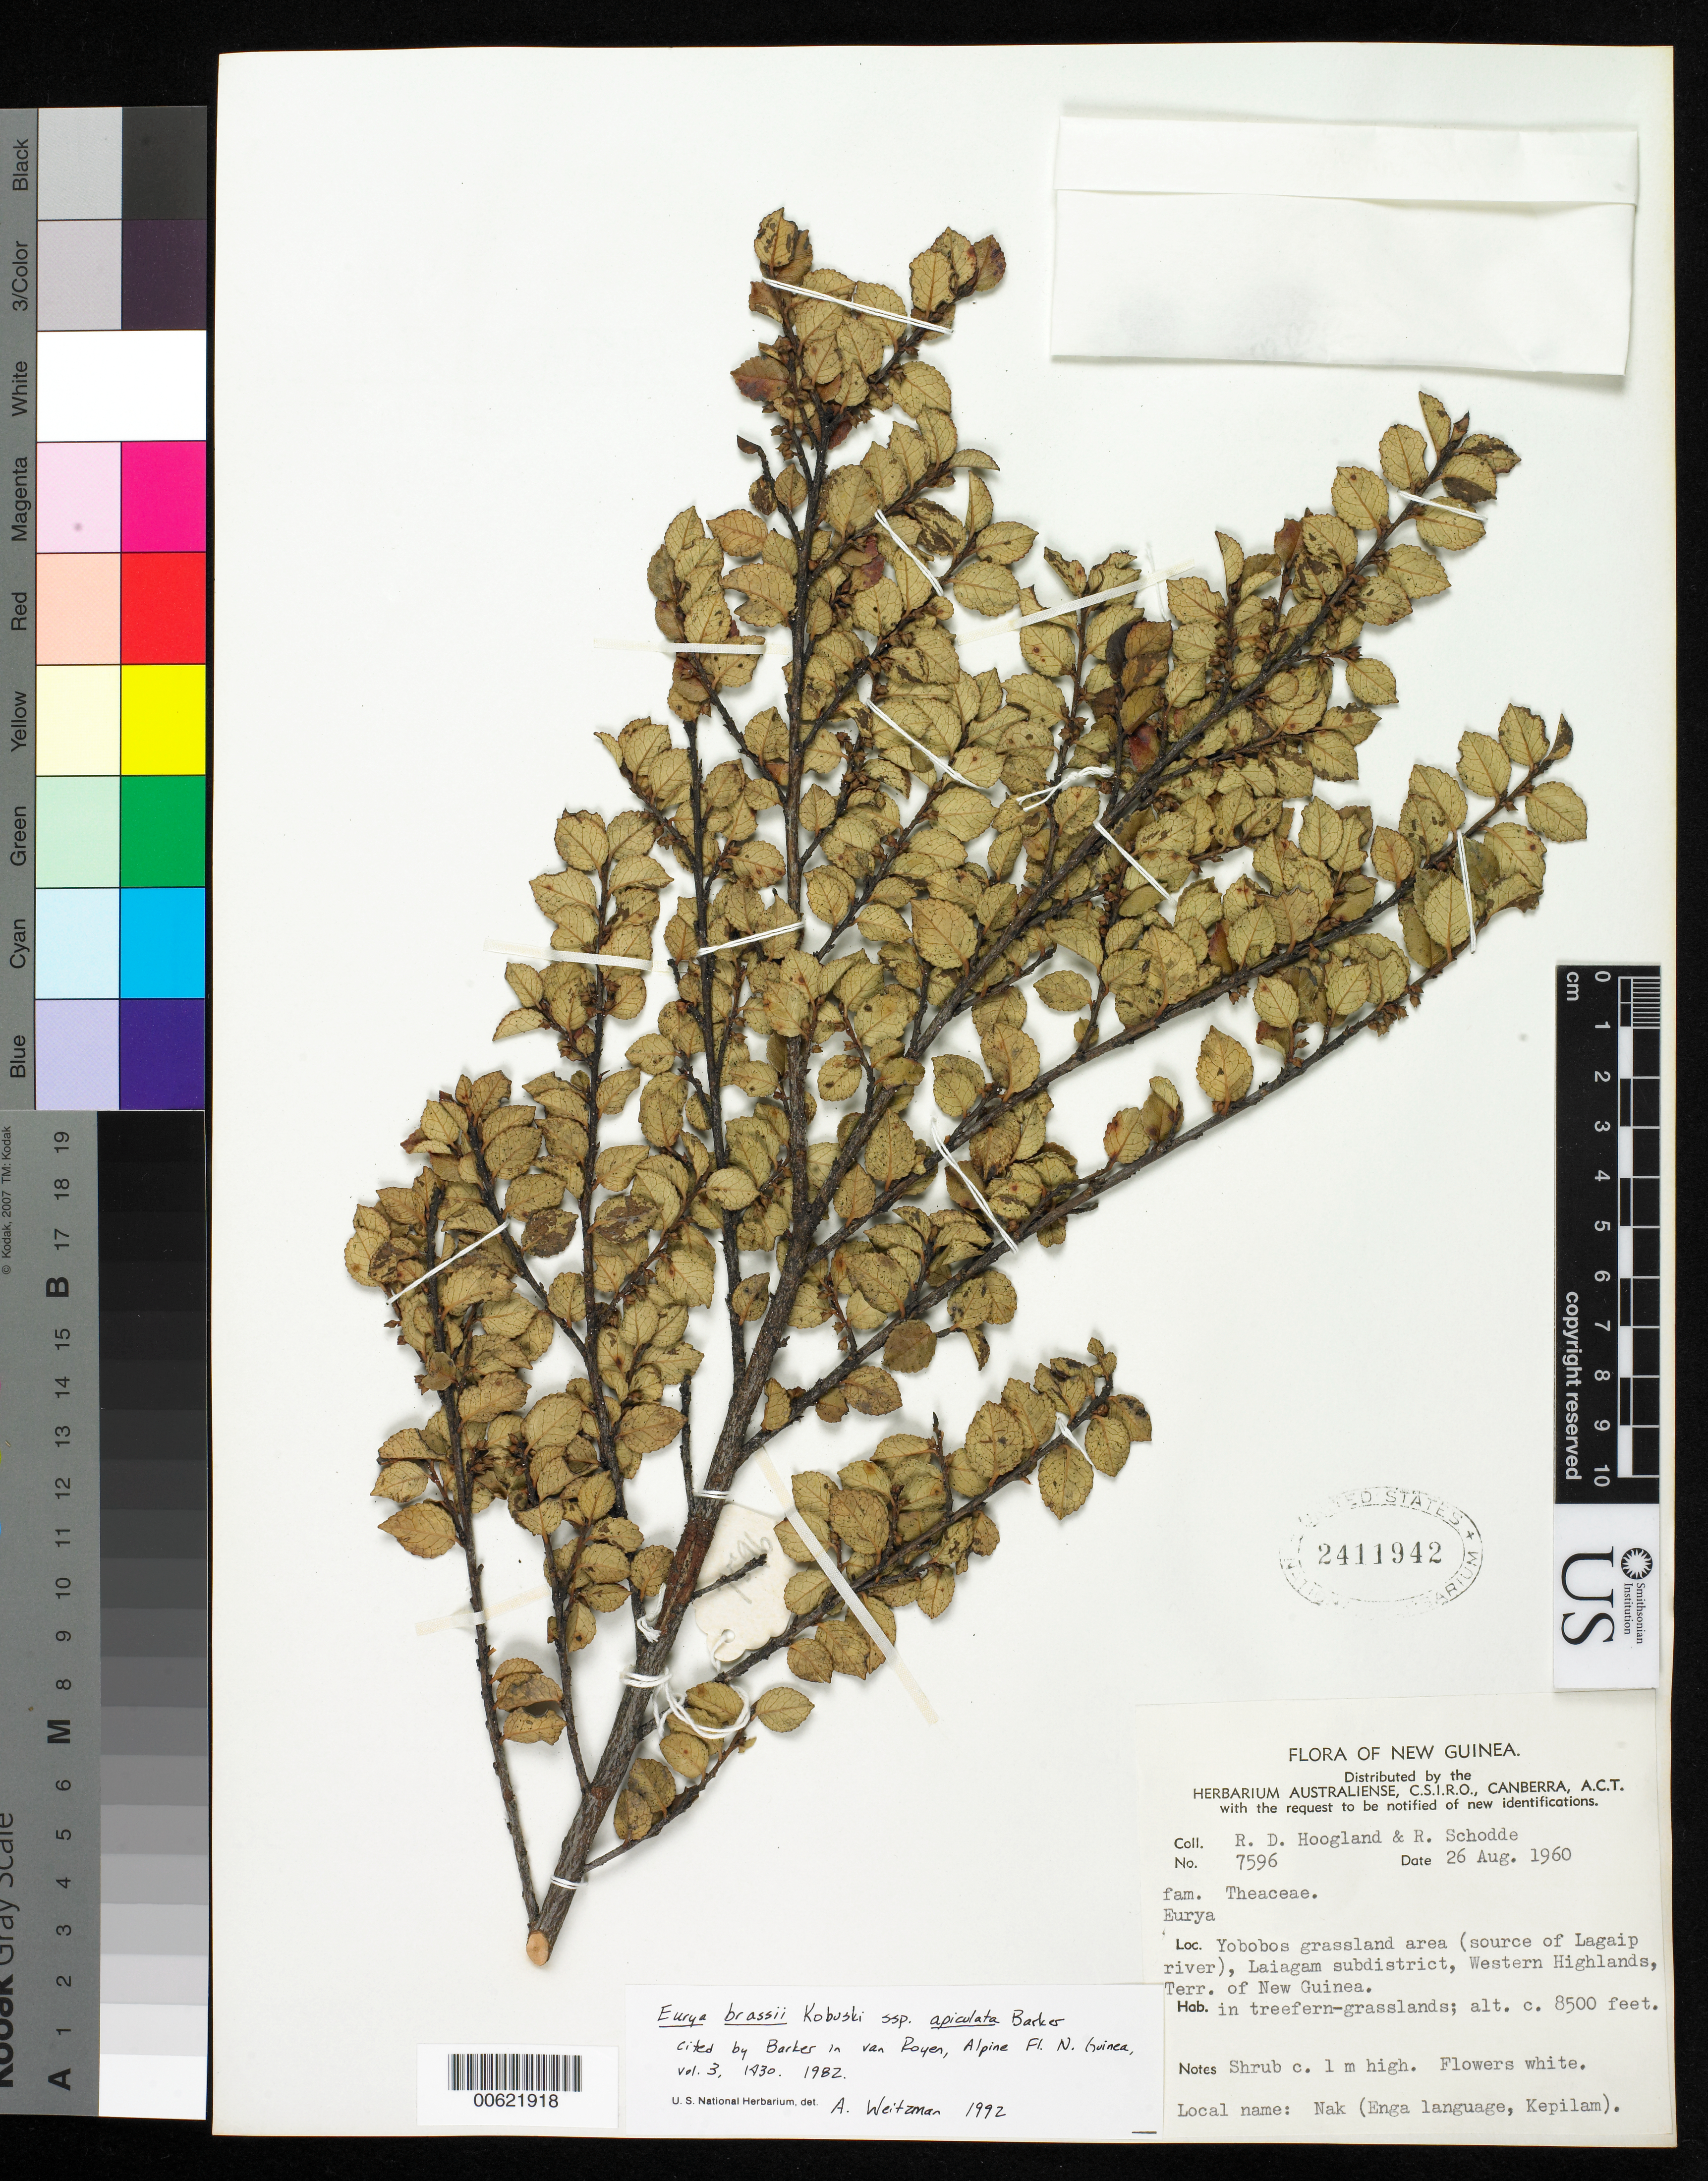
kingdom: Plantae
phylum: Tracheophyta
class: Magnoliopsida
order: Ericales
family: Pentaphylacaceae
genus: Eurya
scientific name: Eurya brassii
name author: Kobuski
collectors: R. D. Hoogland & R. Schodde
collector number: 7596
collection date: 1960-08-26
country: Papua New Guinea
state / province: Enga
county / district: Laiagam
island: New Guinea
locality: Yobobos grassland area (source of Lagaip river), Laiagam subdistrict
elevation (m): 2591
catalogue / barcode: US 2411942